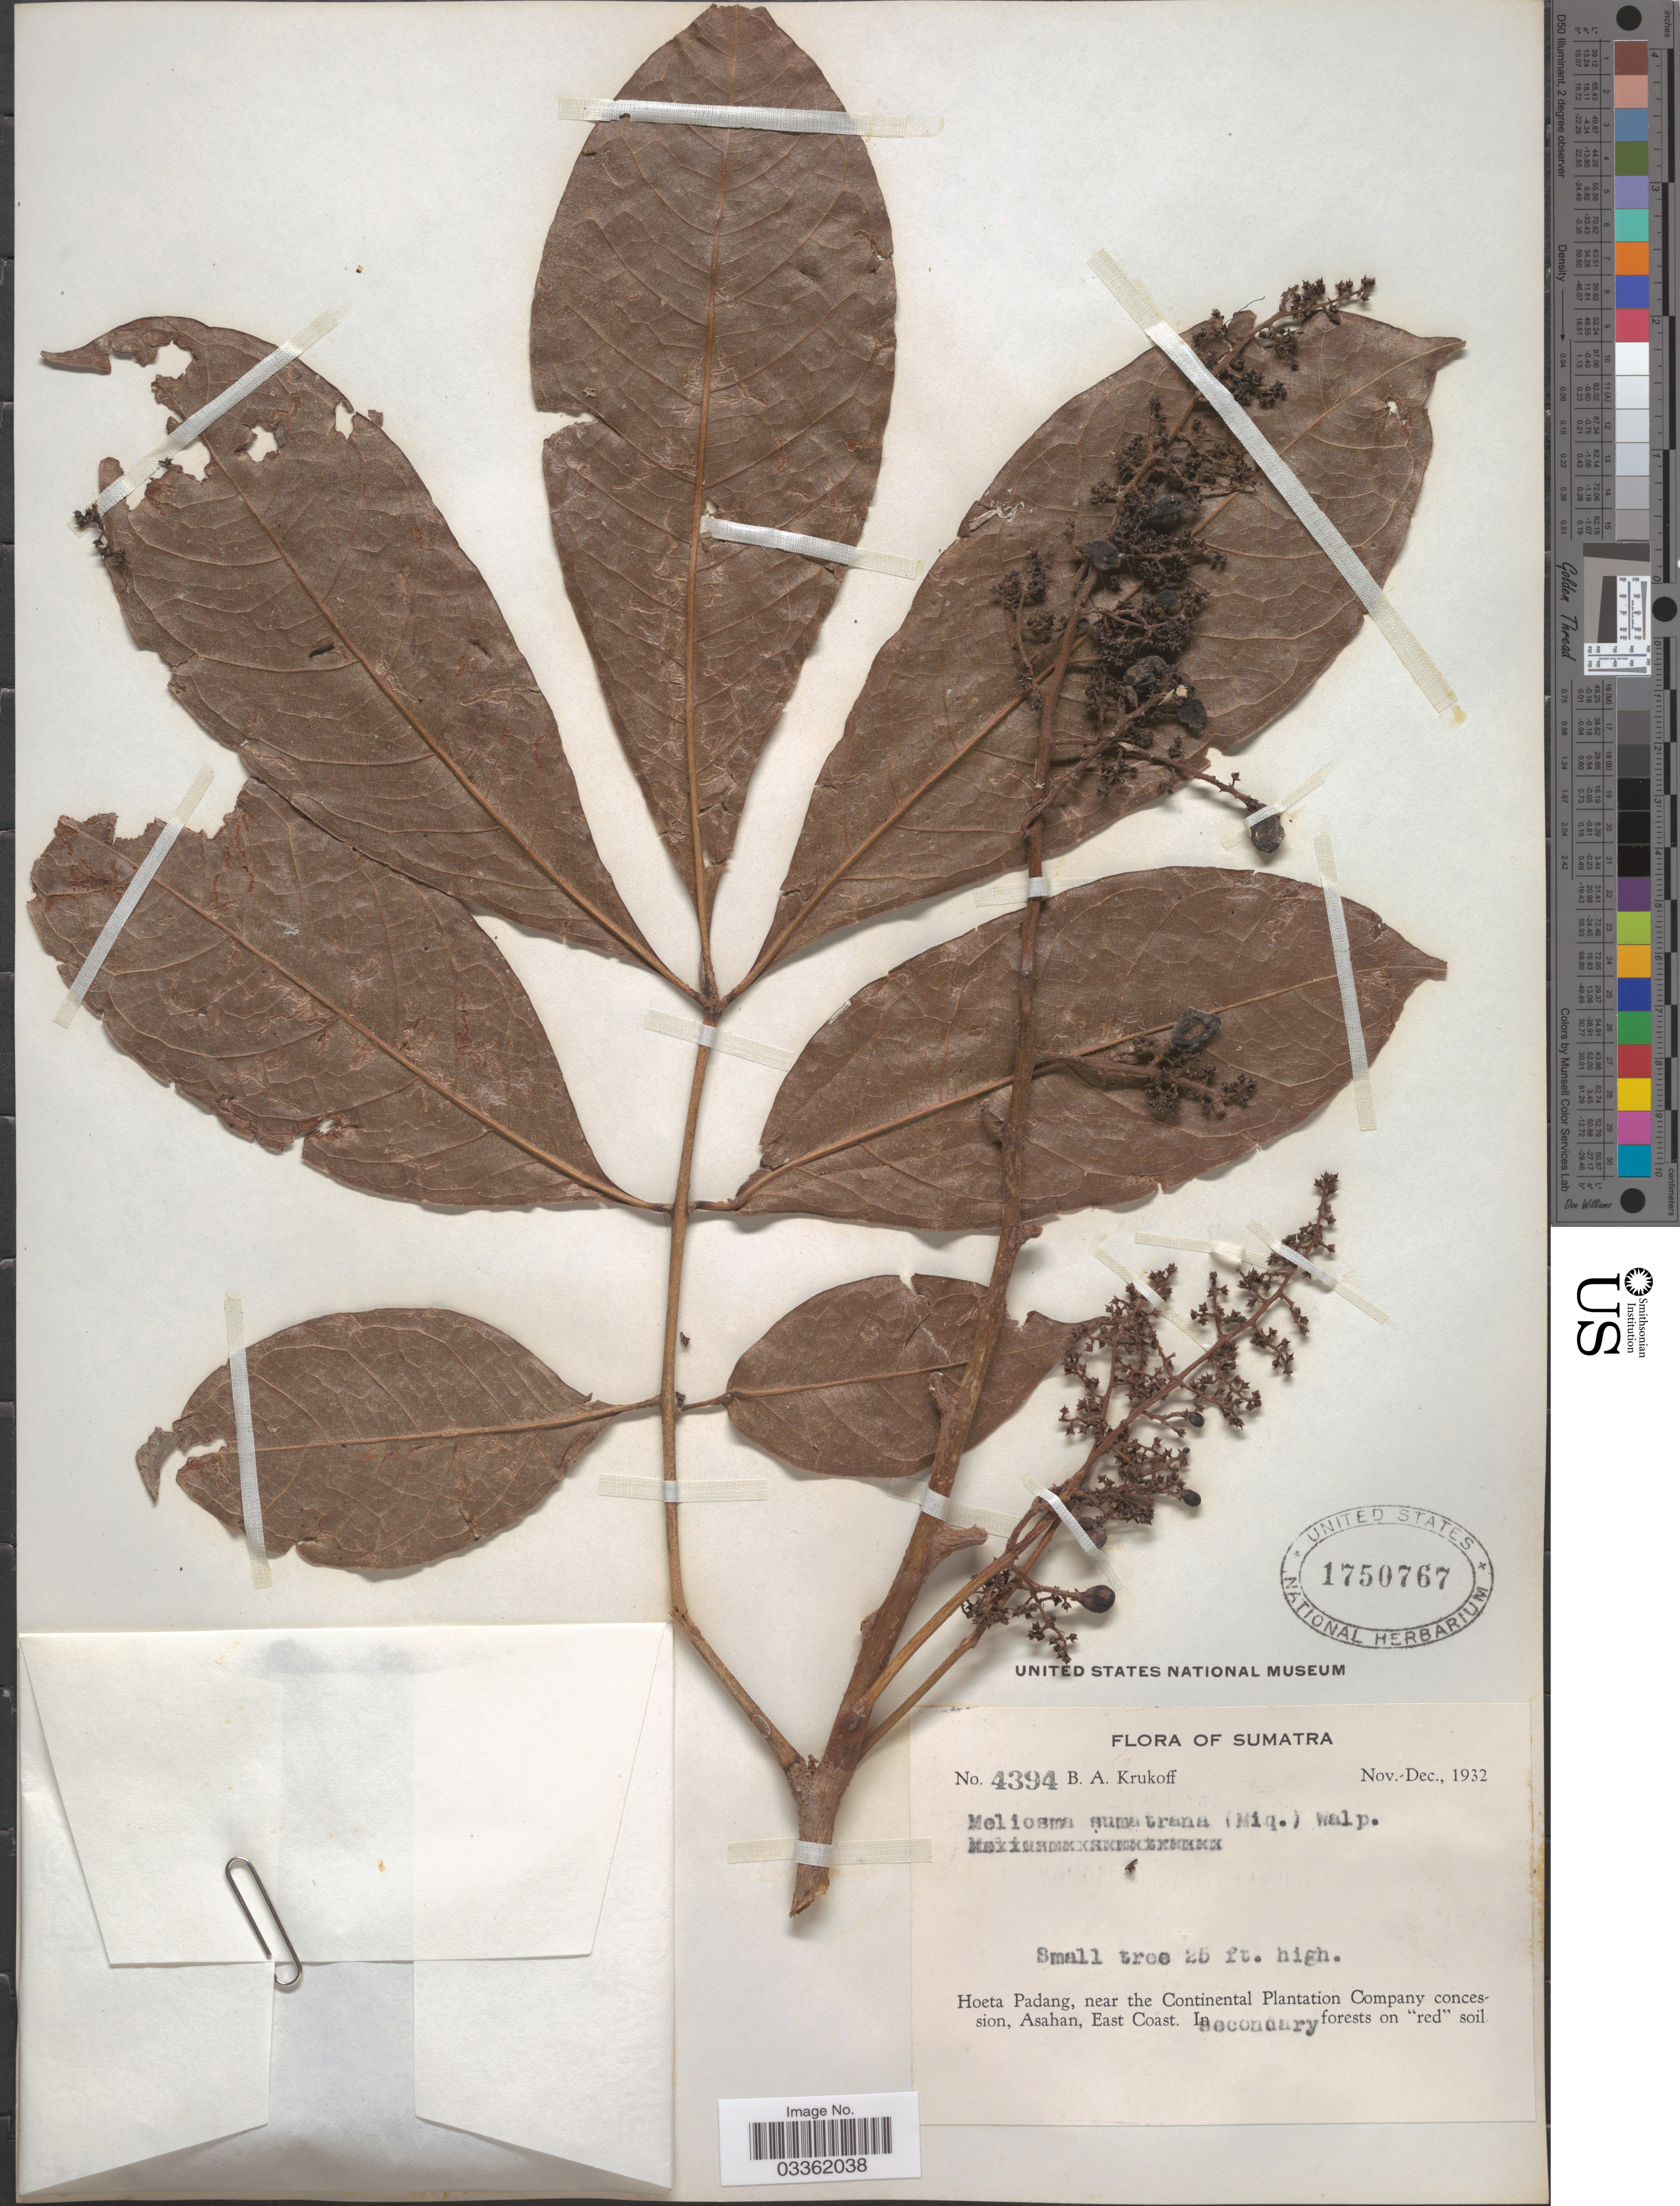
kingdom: Plantae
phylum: Tracheophyta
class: Magnoliopsida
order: Proteales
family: Sabiaceae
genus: Meliosma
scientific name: Meliosma sumatrana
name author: (Jack) Walp.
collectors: B. A. Krukoff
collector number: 4394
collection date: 1932-11/1932-12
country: Indonesia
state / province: Sumatra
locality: Hoeta Padang, near the Continental Platation Company concession, Asahan, East Coast.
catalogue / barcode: US 1750767